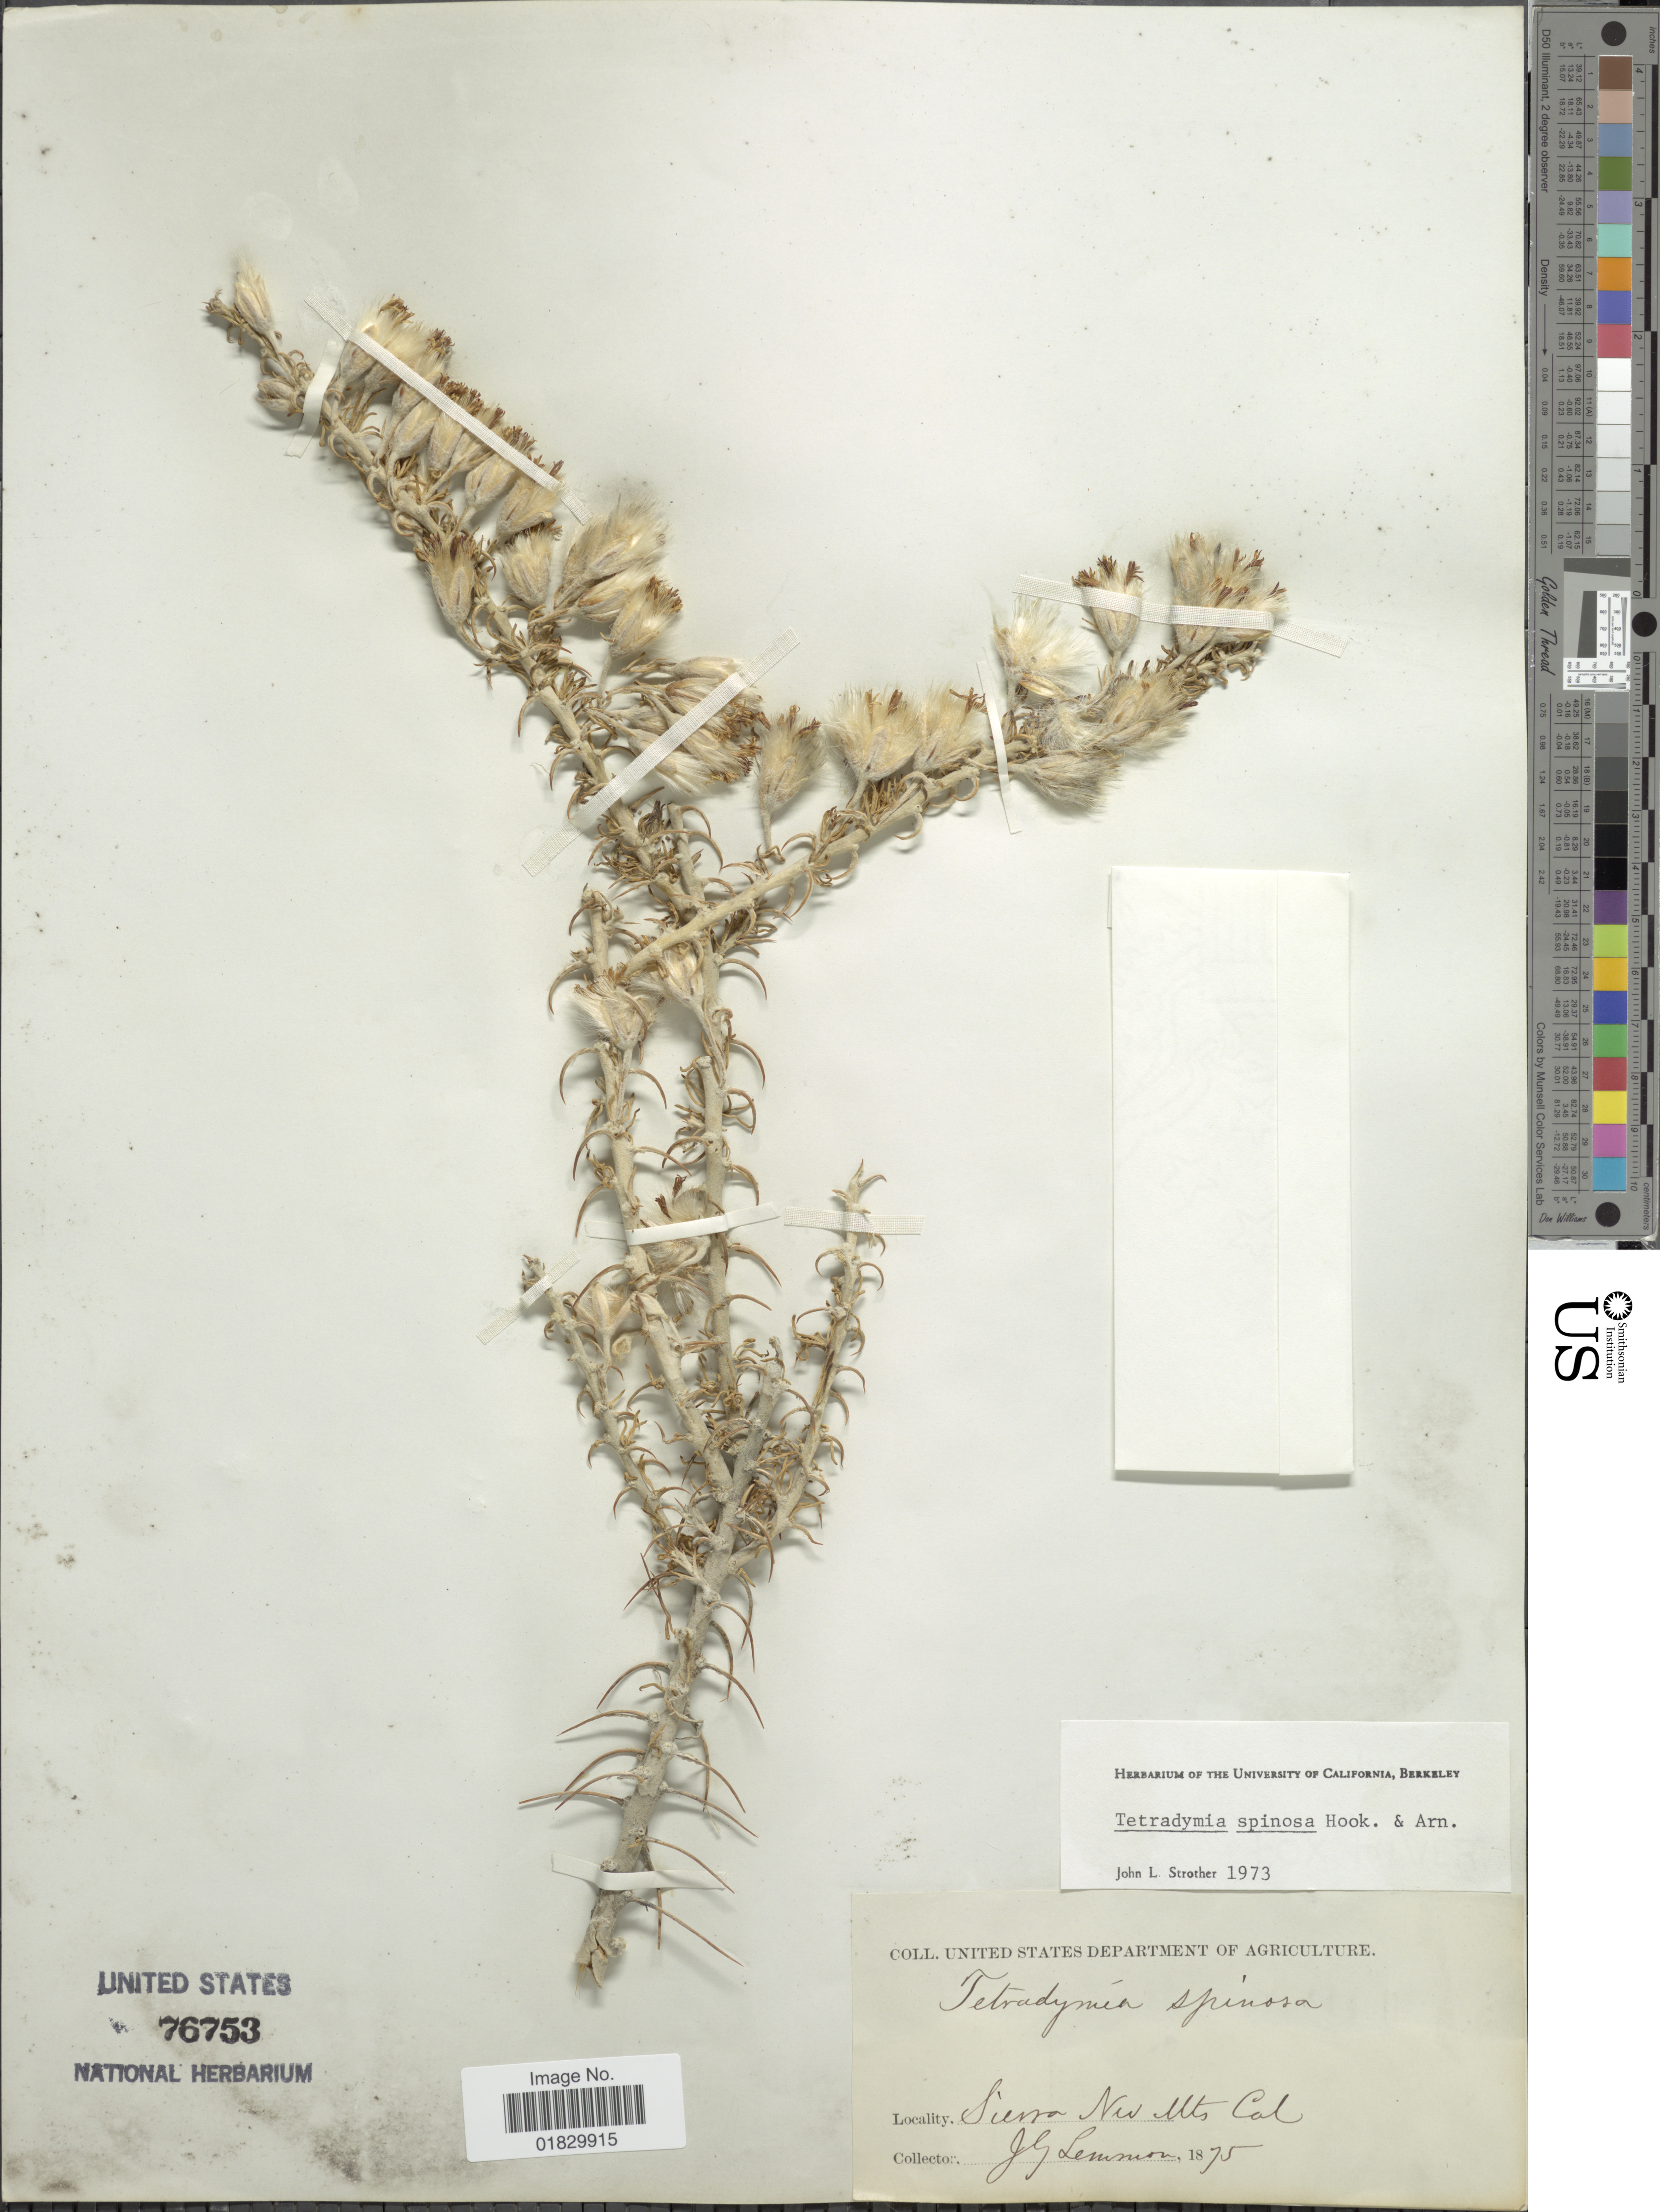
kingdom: Plantae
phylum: Tracheophyta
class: Magnoliopsida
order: Asterales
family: Asteraceae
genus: Tetradymia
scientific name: Tetradymia spinosa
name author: Hook. & Arn.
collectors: J. Lemmon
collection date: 1875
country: United States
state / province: California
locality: Sierra Nev Mts., Cal.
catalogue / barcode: US 76753